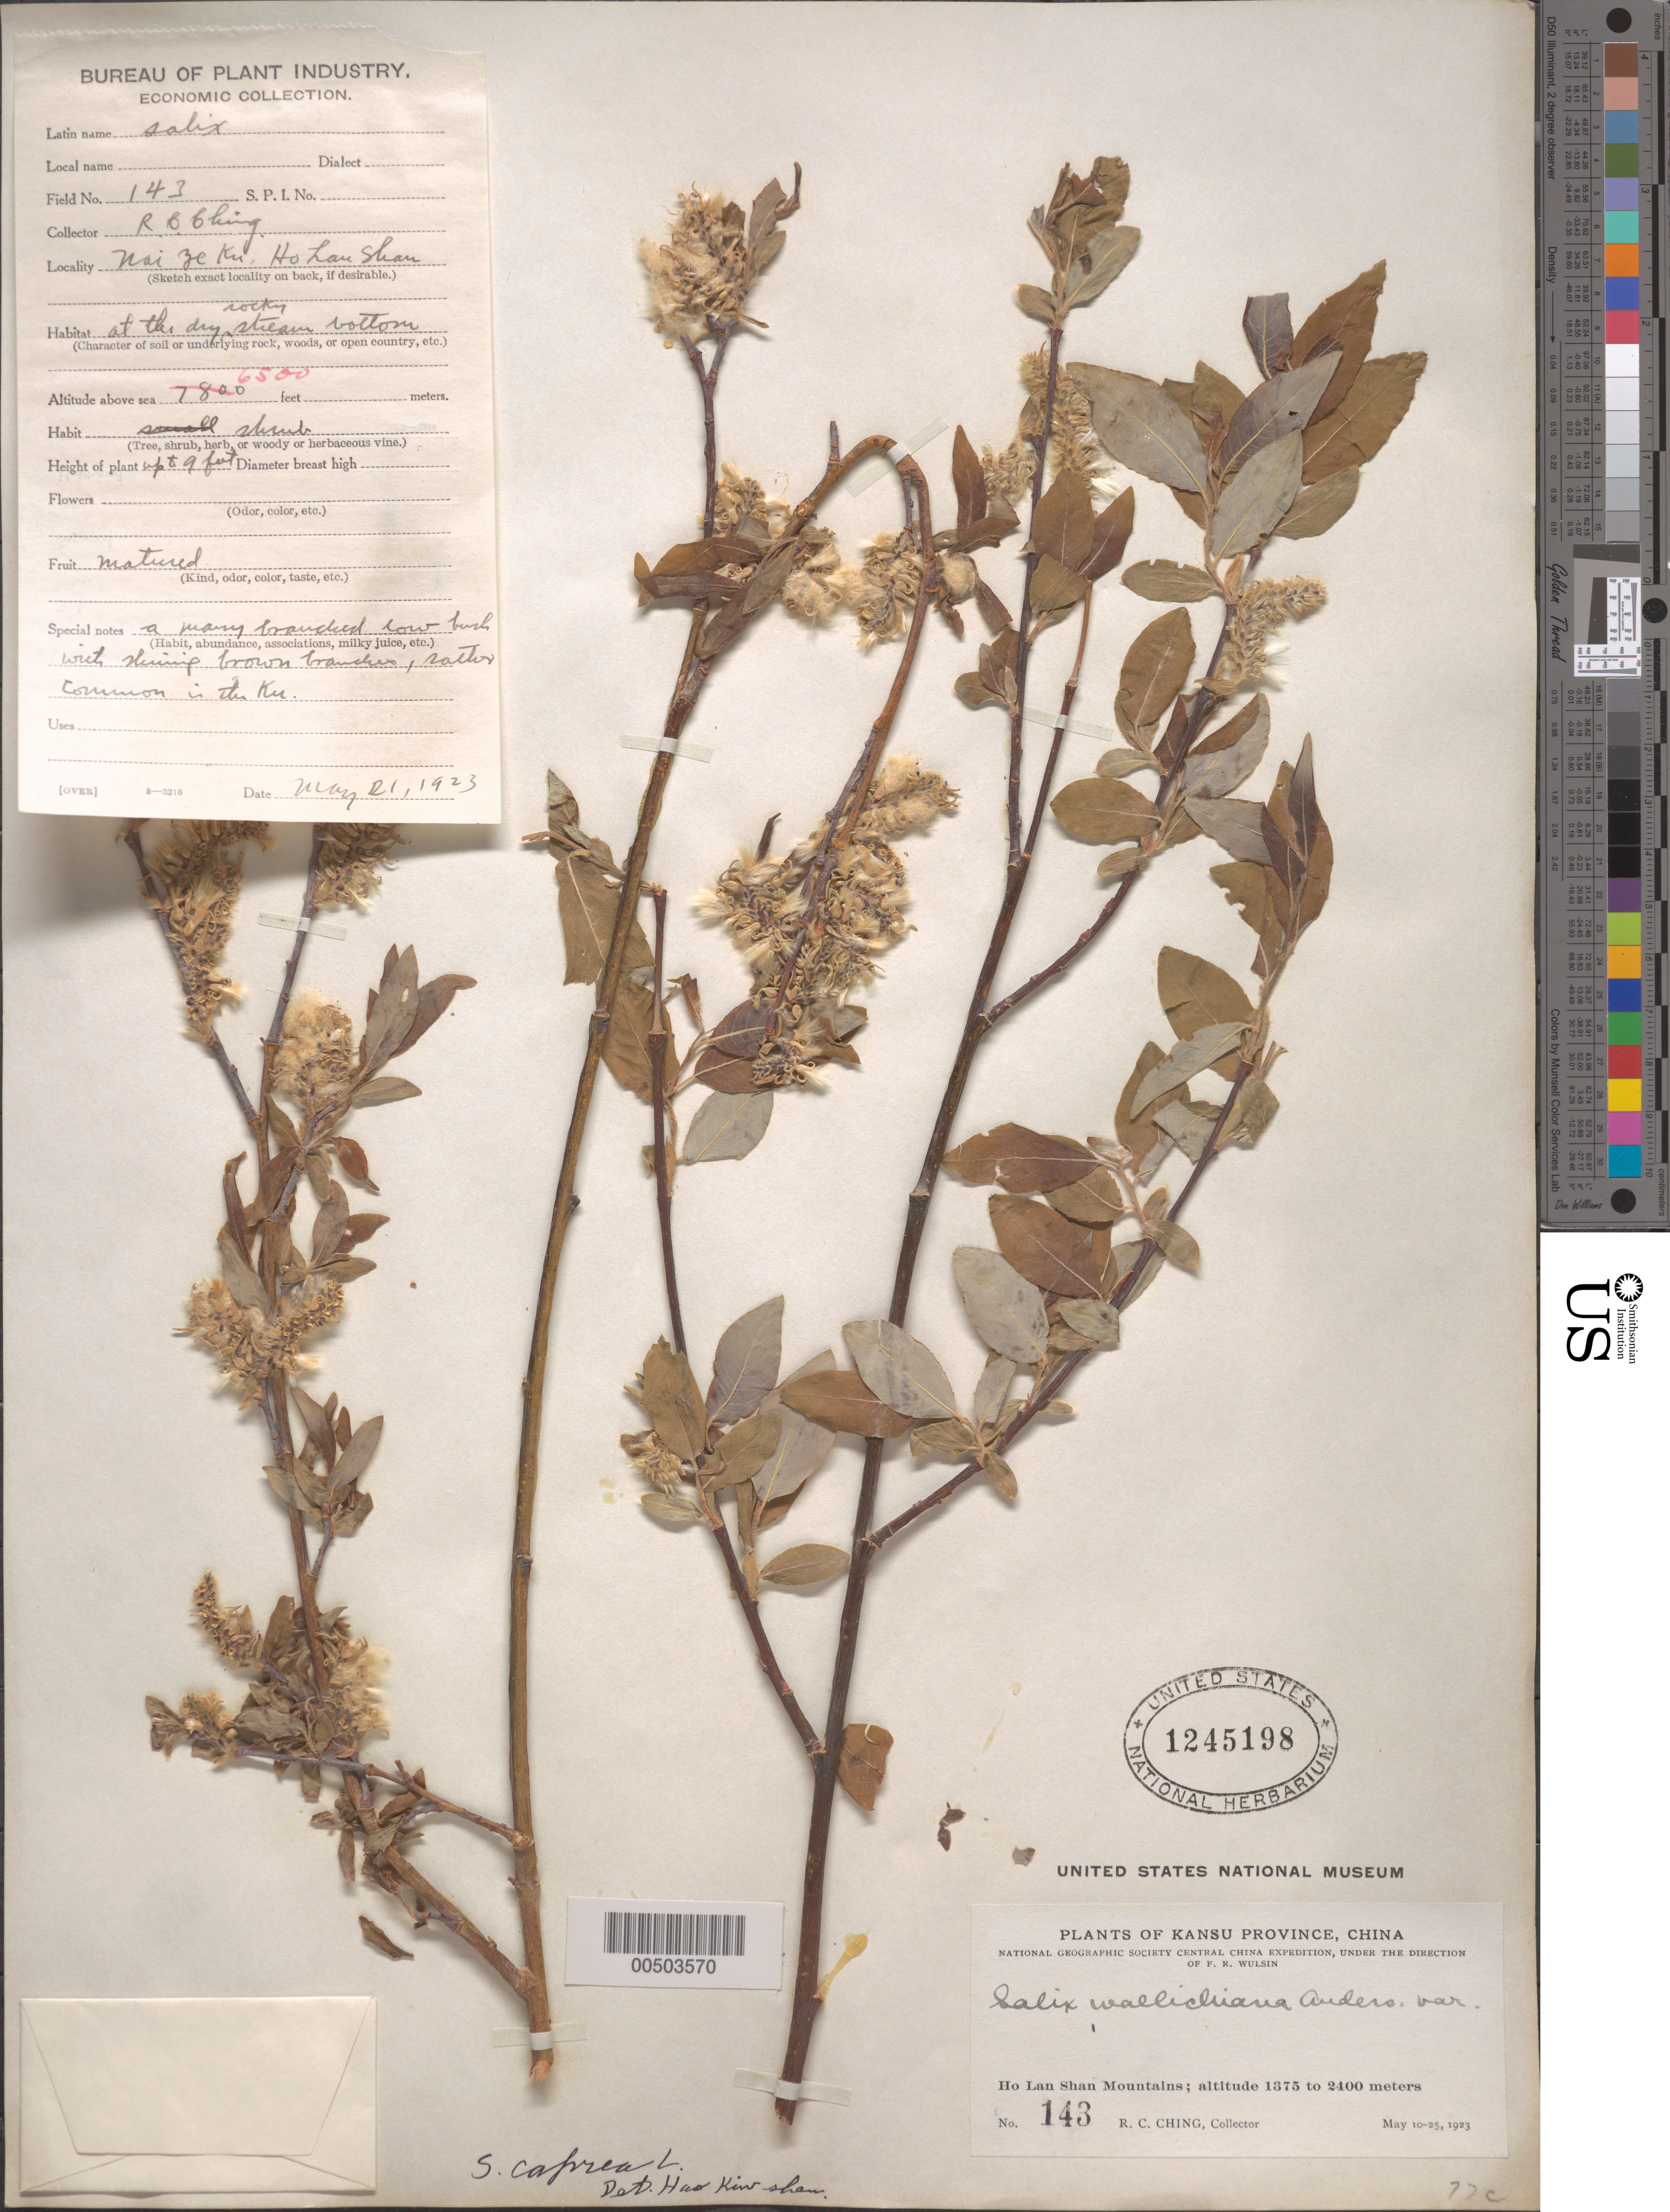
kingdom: Plantae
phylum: Tracheophyta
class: Magnoliopsida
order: Malpighiales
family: Salicaceae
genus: Salix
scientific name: Salix wallichiana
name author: Andersson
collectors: R. C. Ching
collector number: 143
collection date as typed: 21 May 1923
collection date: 1923-05-21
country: China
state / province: Gansu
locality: Ho Lan Shan Mountains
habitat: Shrub up to 9 ft.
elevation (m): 1357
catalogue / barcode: US 1245198